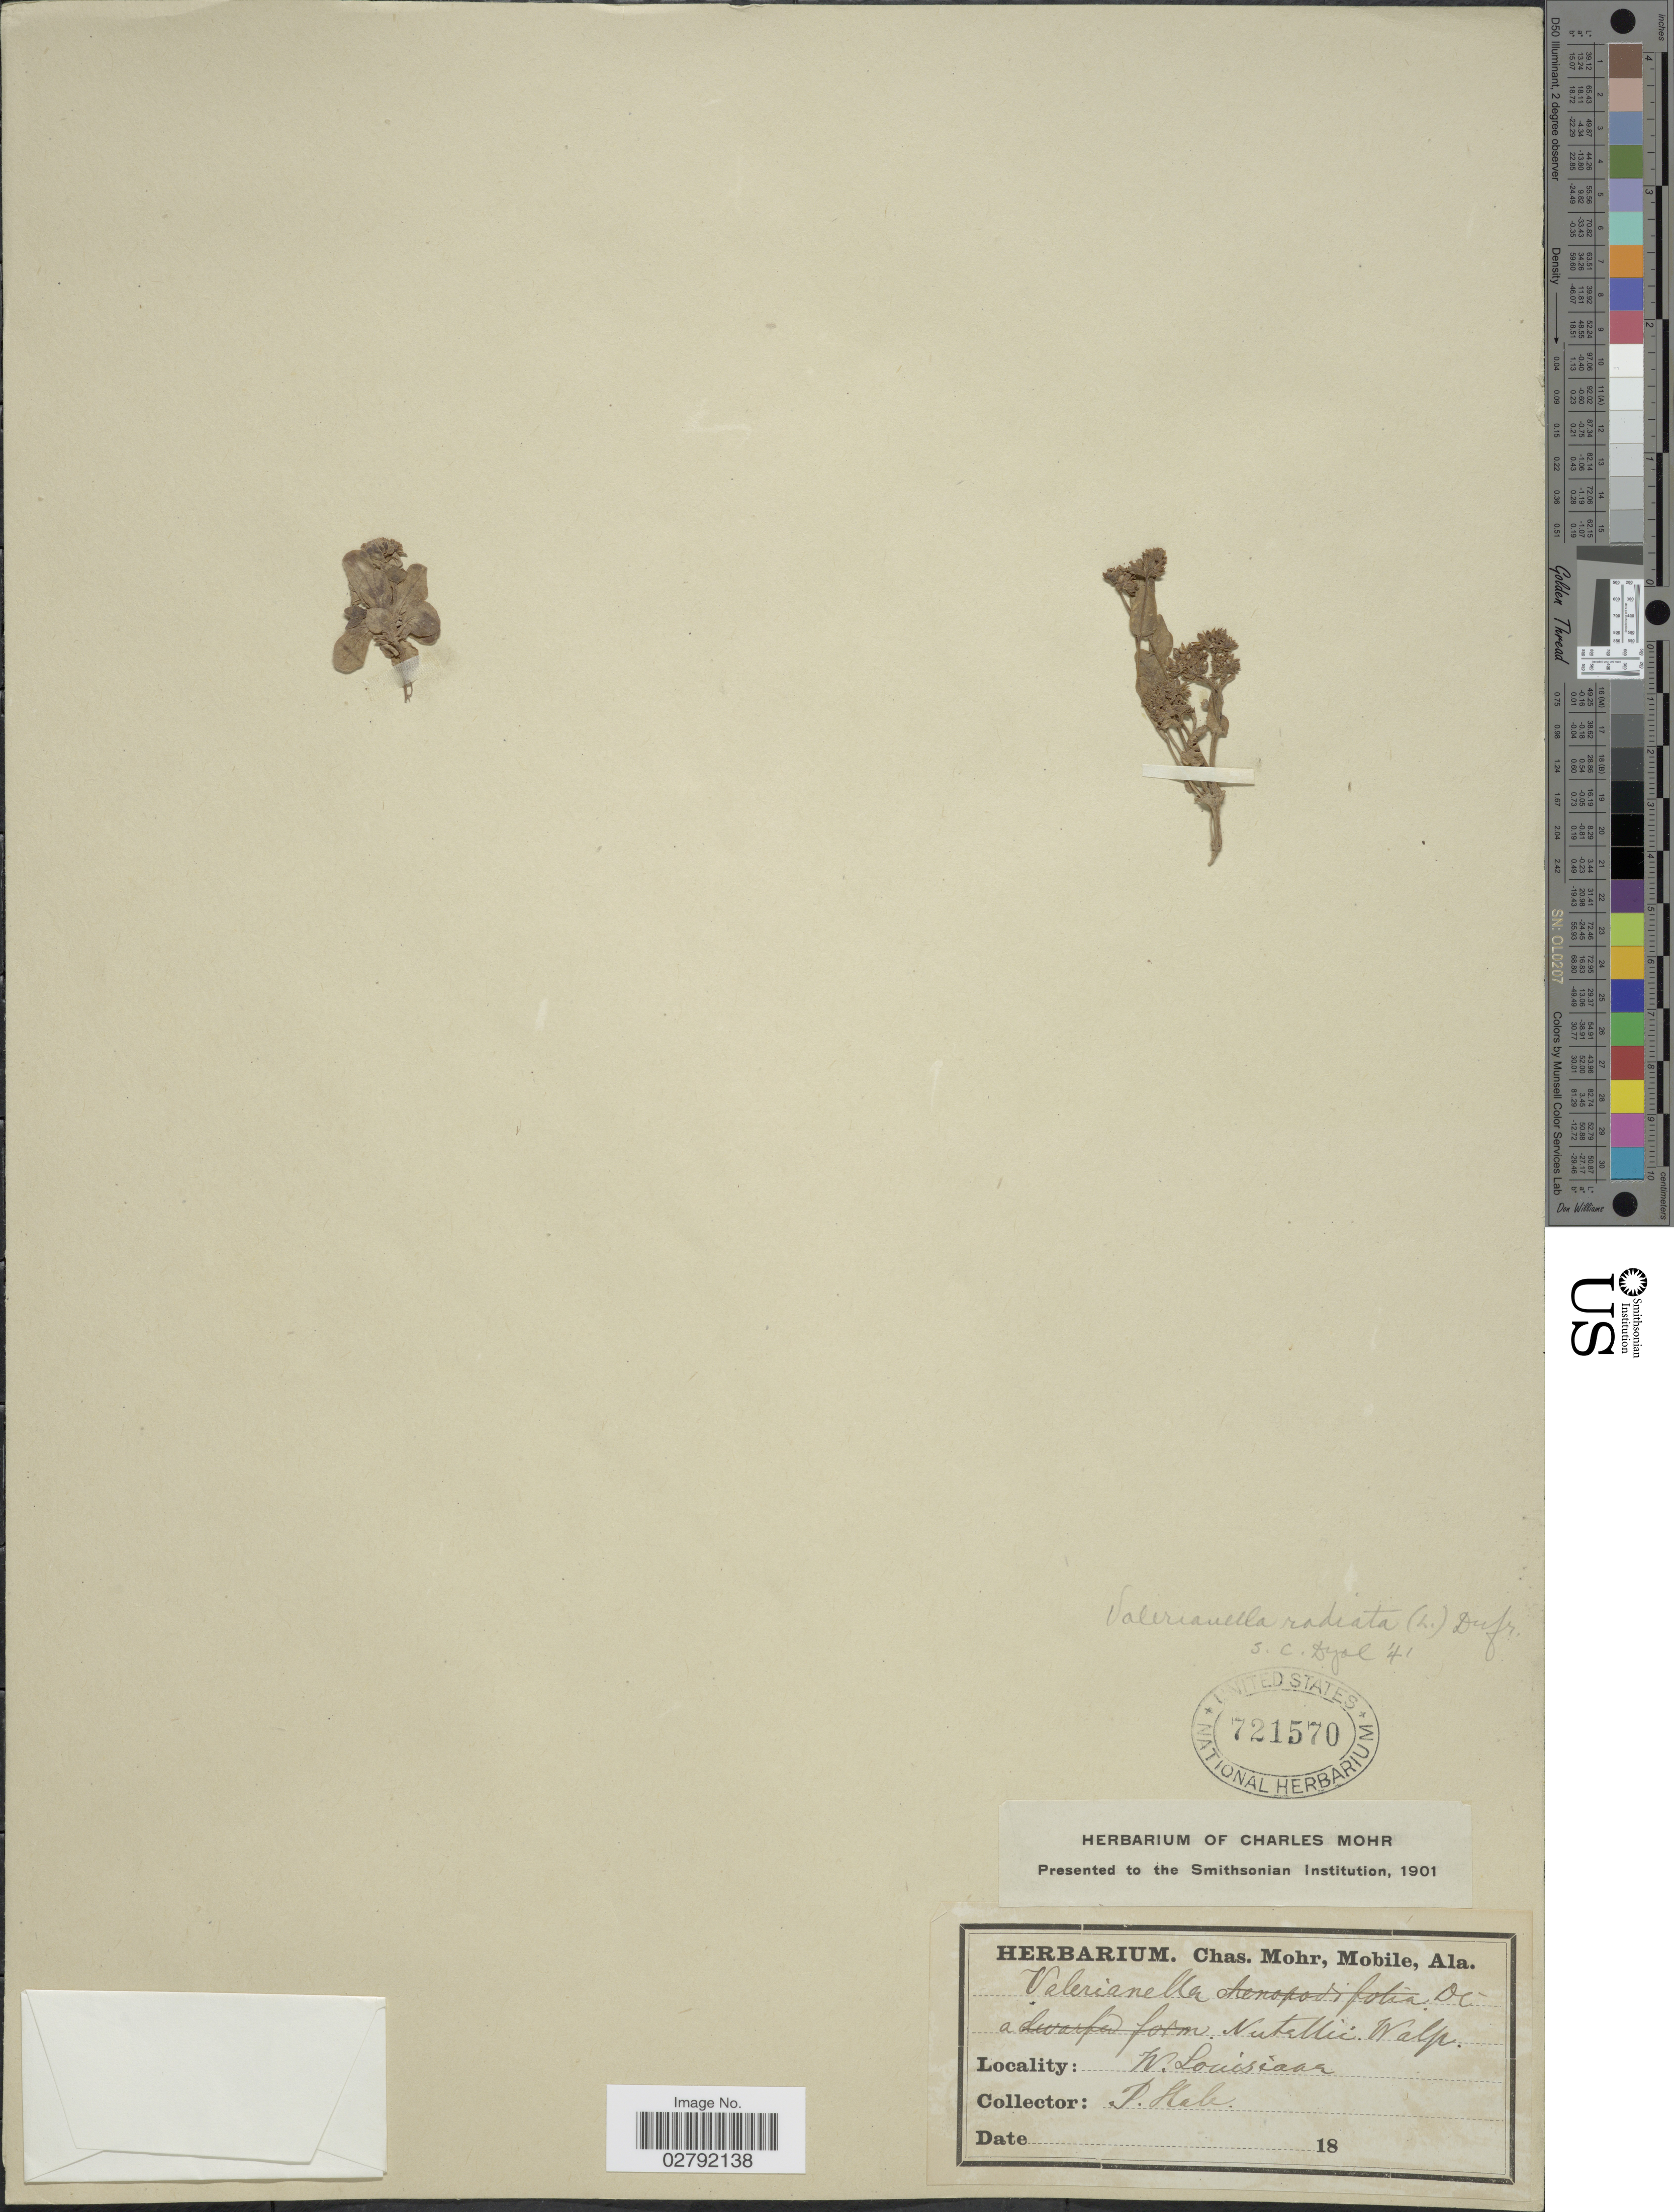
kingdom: Plantae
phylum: Tracheophyta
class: Magnoliopsida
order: Dipsacales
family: Caprifoliaceae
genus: Valerianella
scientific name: Valerianella radiata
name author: (L.) Dufr.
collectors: P. Hale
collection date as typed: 18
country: United States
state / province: Louisiana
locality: W. Louisiana.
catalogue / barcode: US 721570